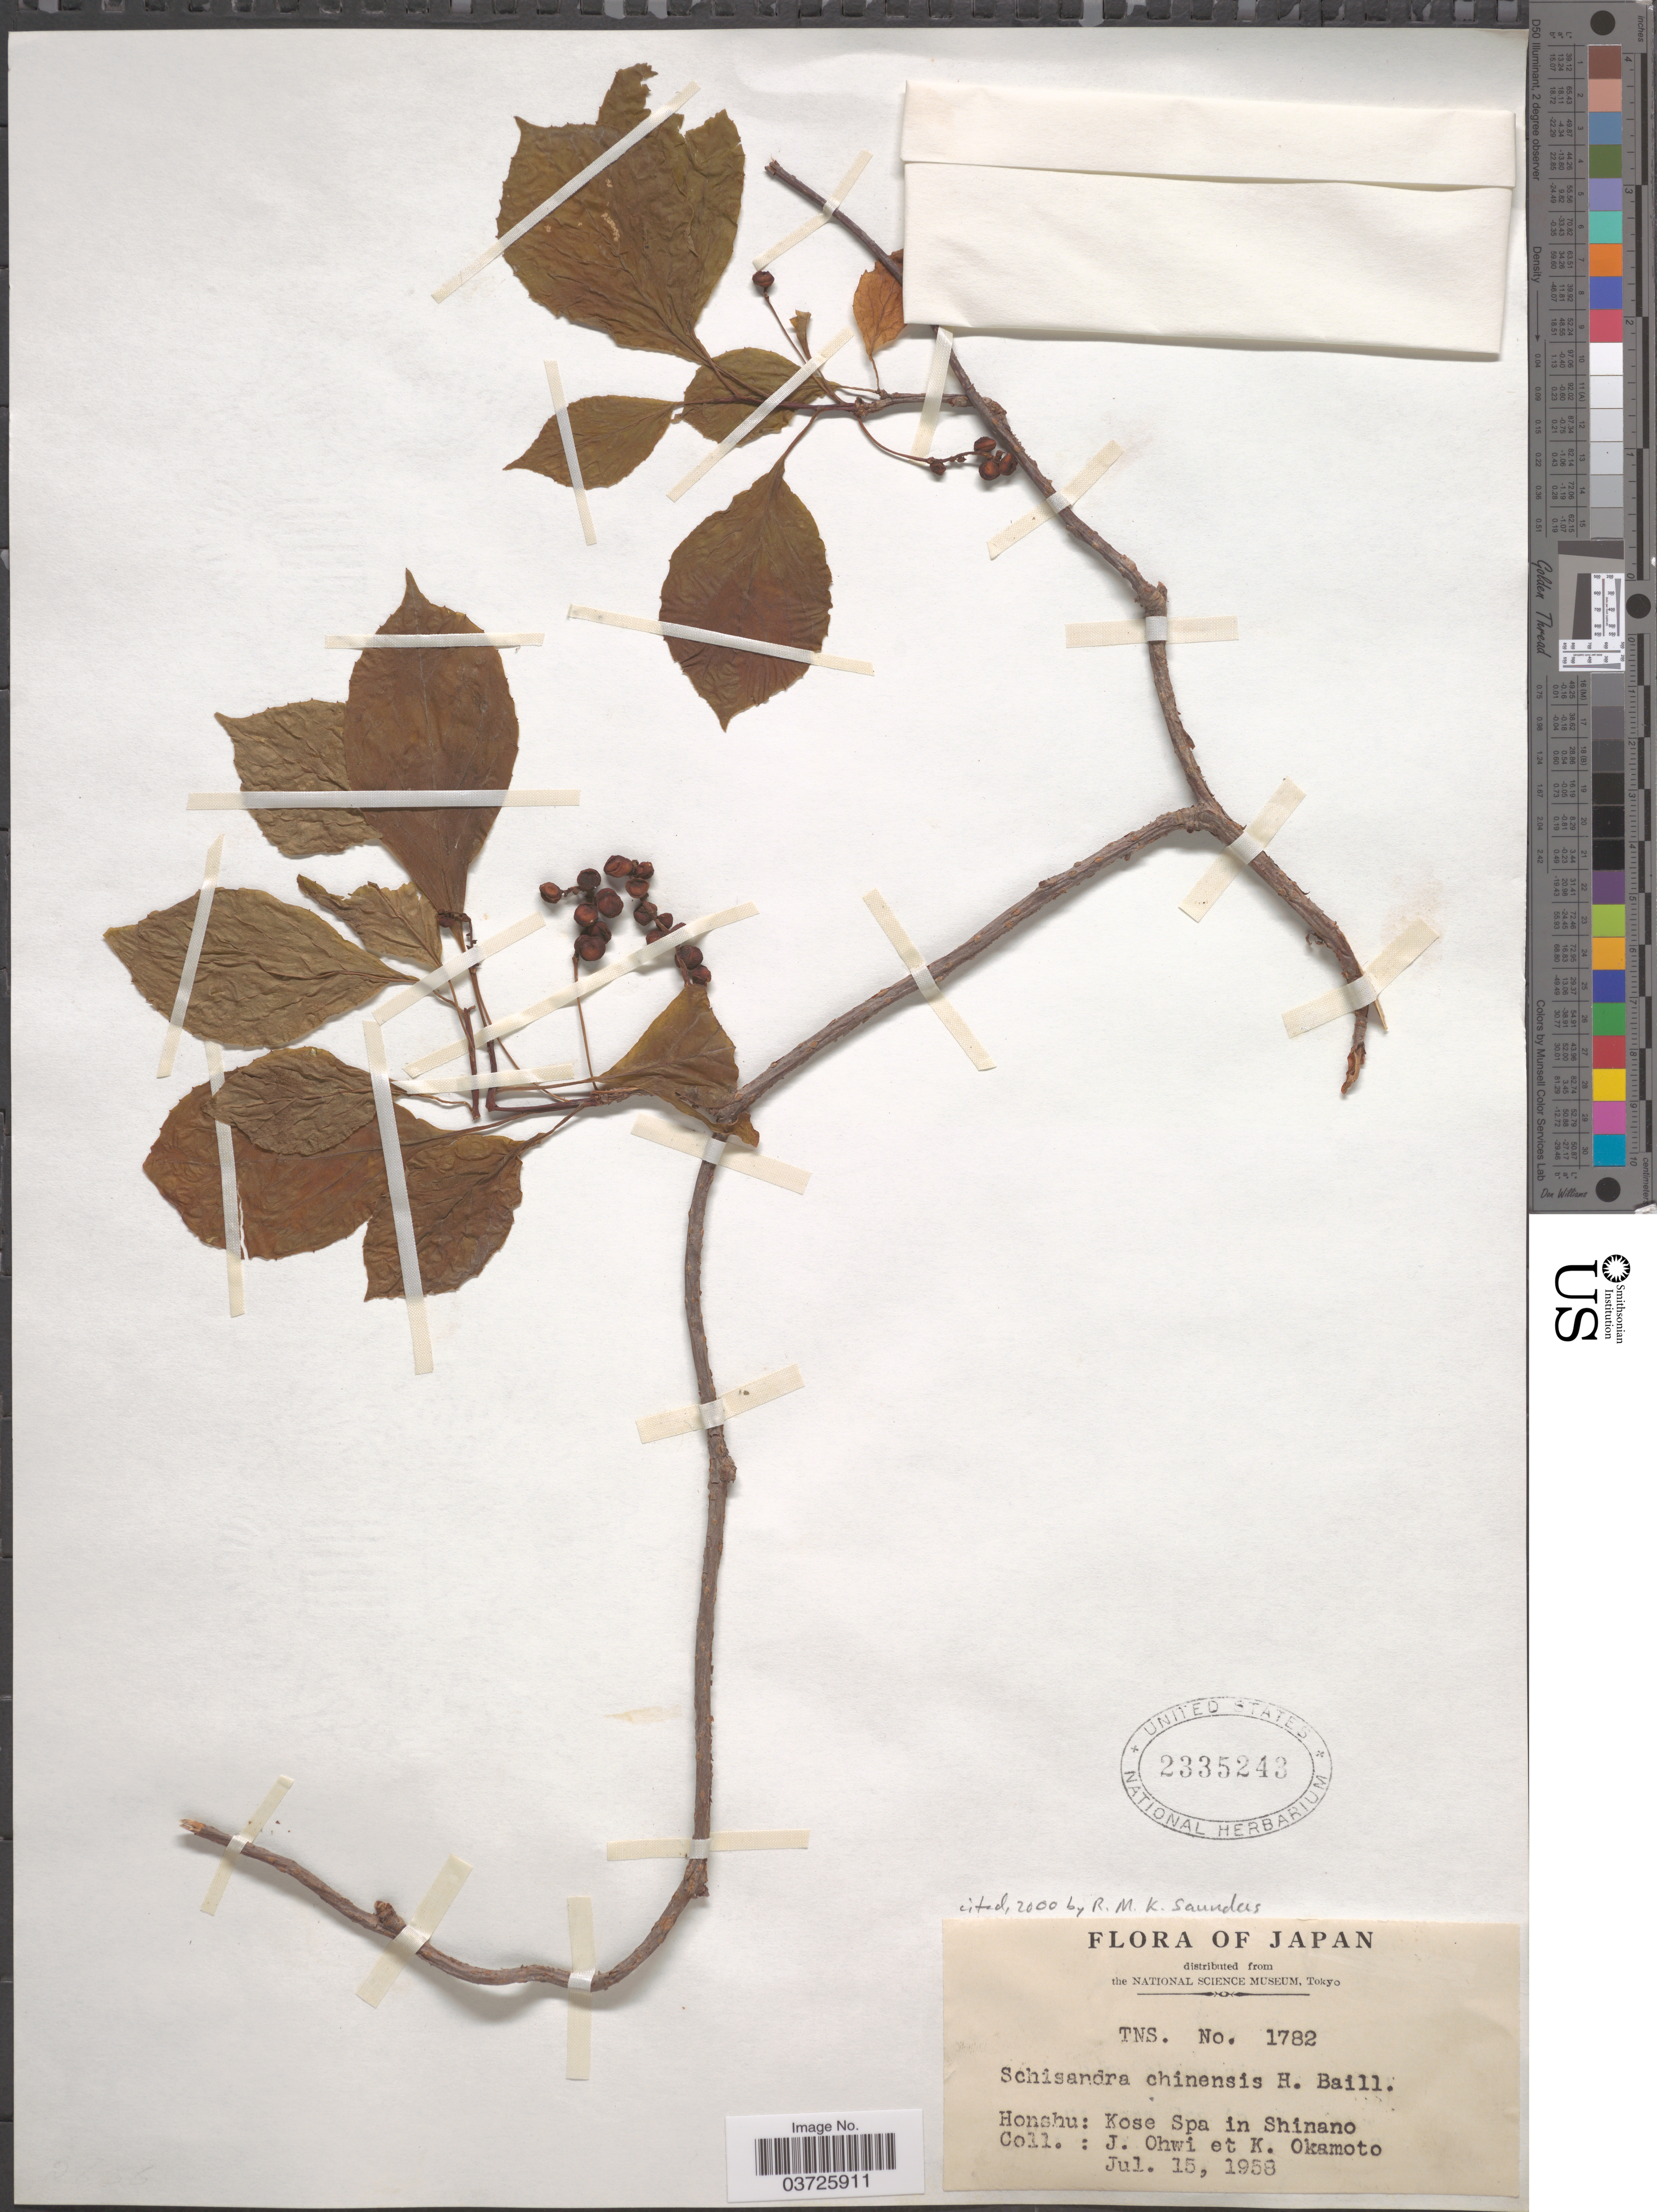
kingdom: Plantae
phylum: Tracheophyta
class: Magnoliopsida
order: Austrobaileyales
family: Schisandraceae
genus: Schisandra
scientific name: Schisandra chinensis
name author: (Turcz.) Baill.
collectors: J. Ohwi & K. Okamoto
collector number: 1782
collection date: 1958-07-15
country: Japan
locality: Honshu: Kose Spa in Shinano.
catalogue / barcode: US 2335243